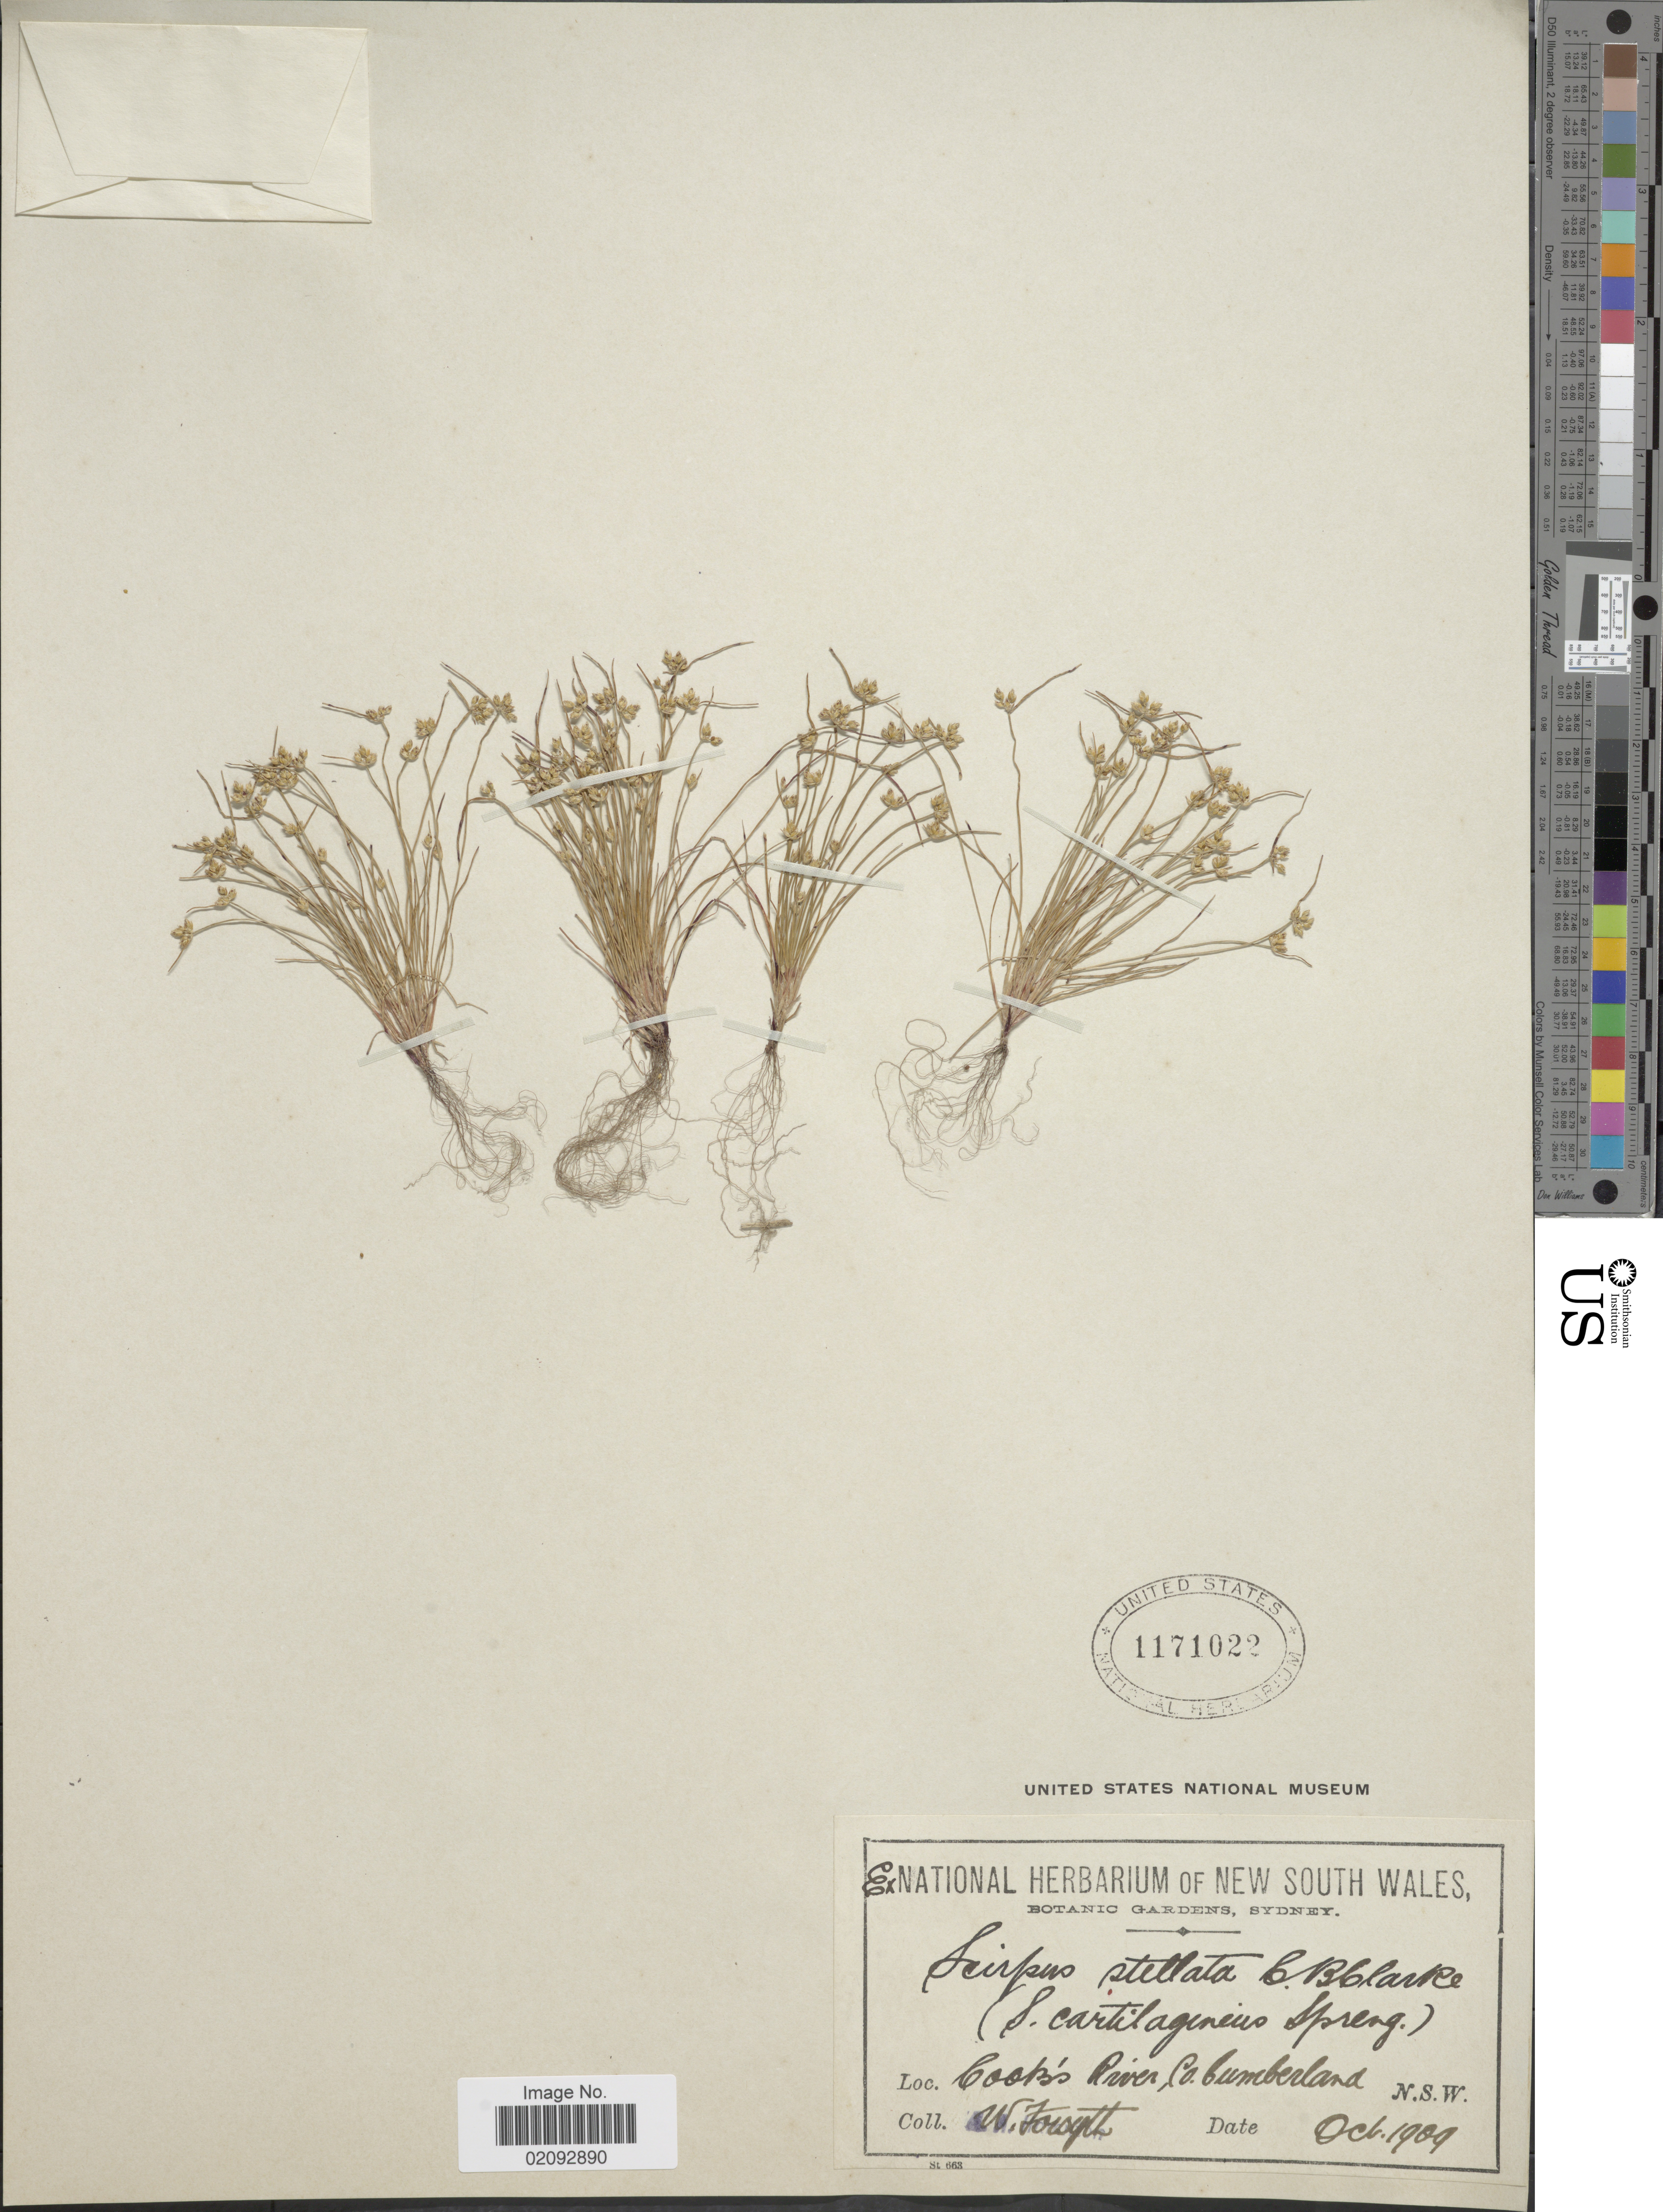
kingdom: Plantae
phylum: Tracheophyta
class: Liliopsida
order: Poales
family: Cyperaceae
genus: Ficinia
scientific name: Ficinia marginata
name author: (Thunb.) Fourc.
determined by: Strong, Mark T., (BOT), Smithsonian Institution - National Museum of Natural History (UNITED STATES)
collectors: W. Forsyth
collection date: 1909-10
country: Australia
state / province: New South Wales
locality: Cook's River Co., Cumberland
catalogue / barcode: US 1171022